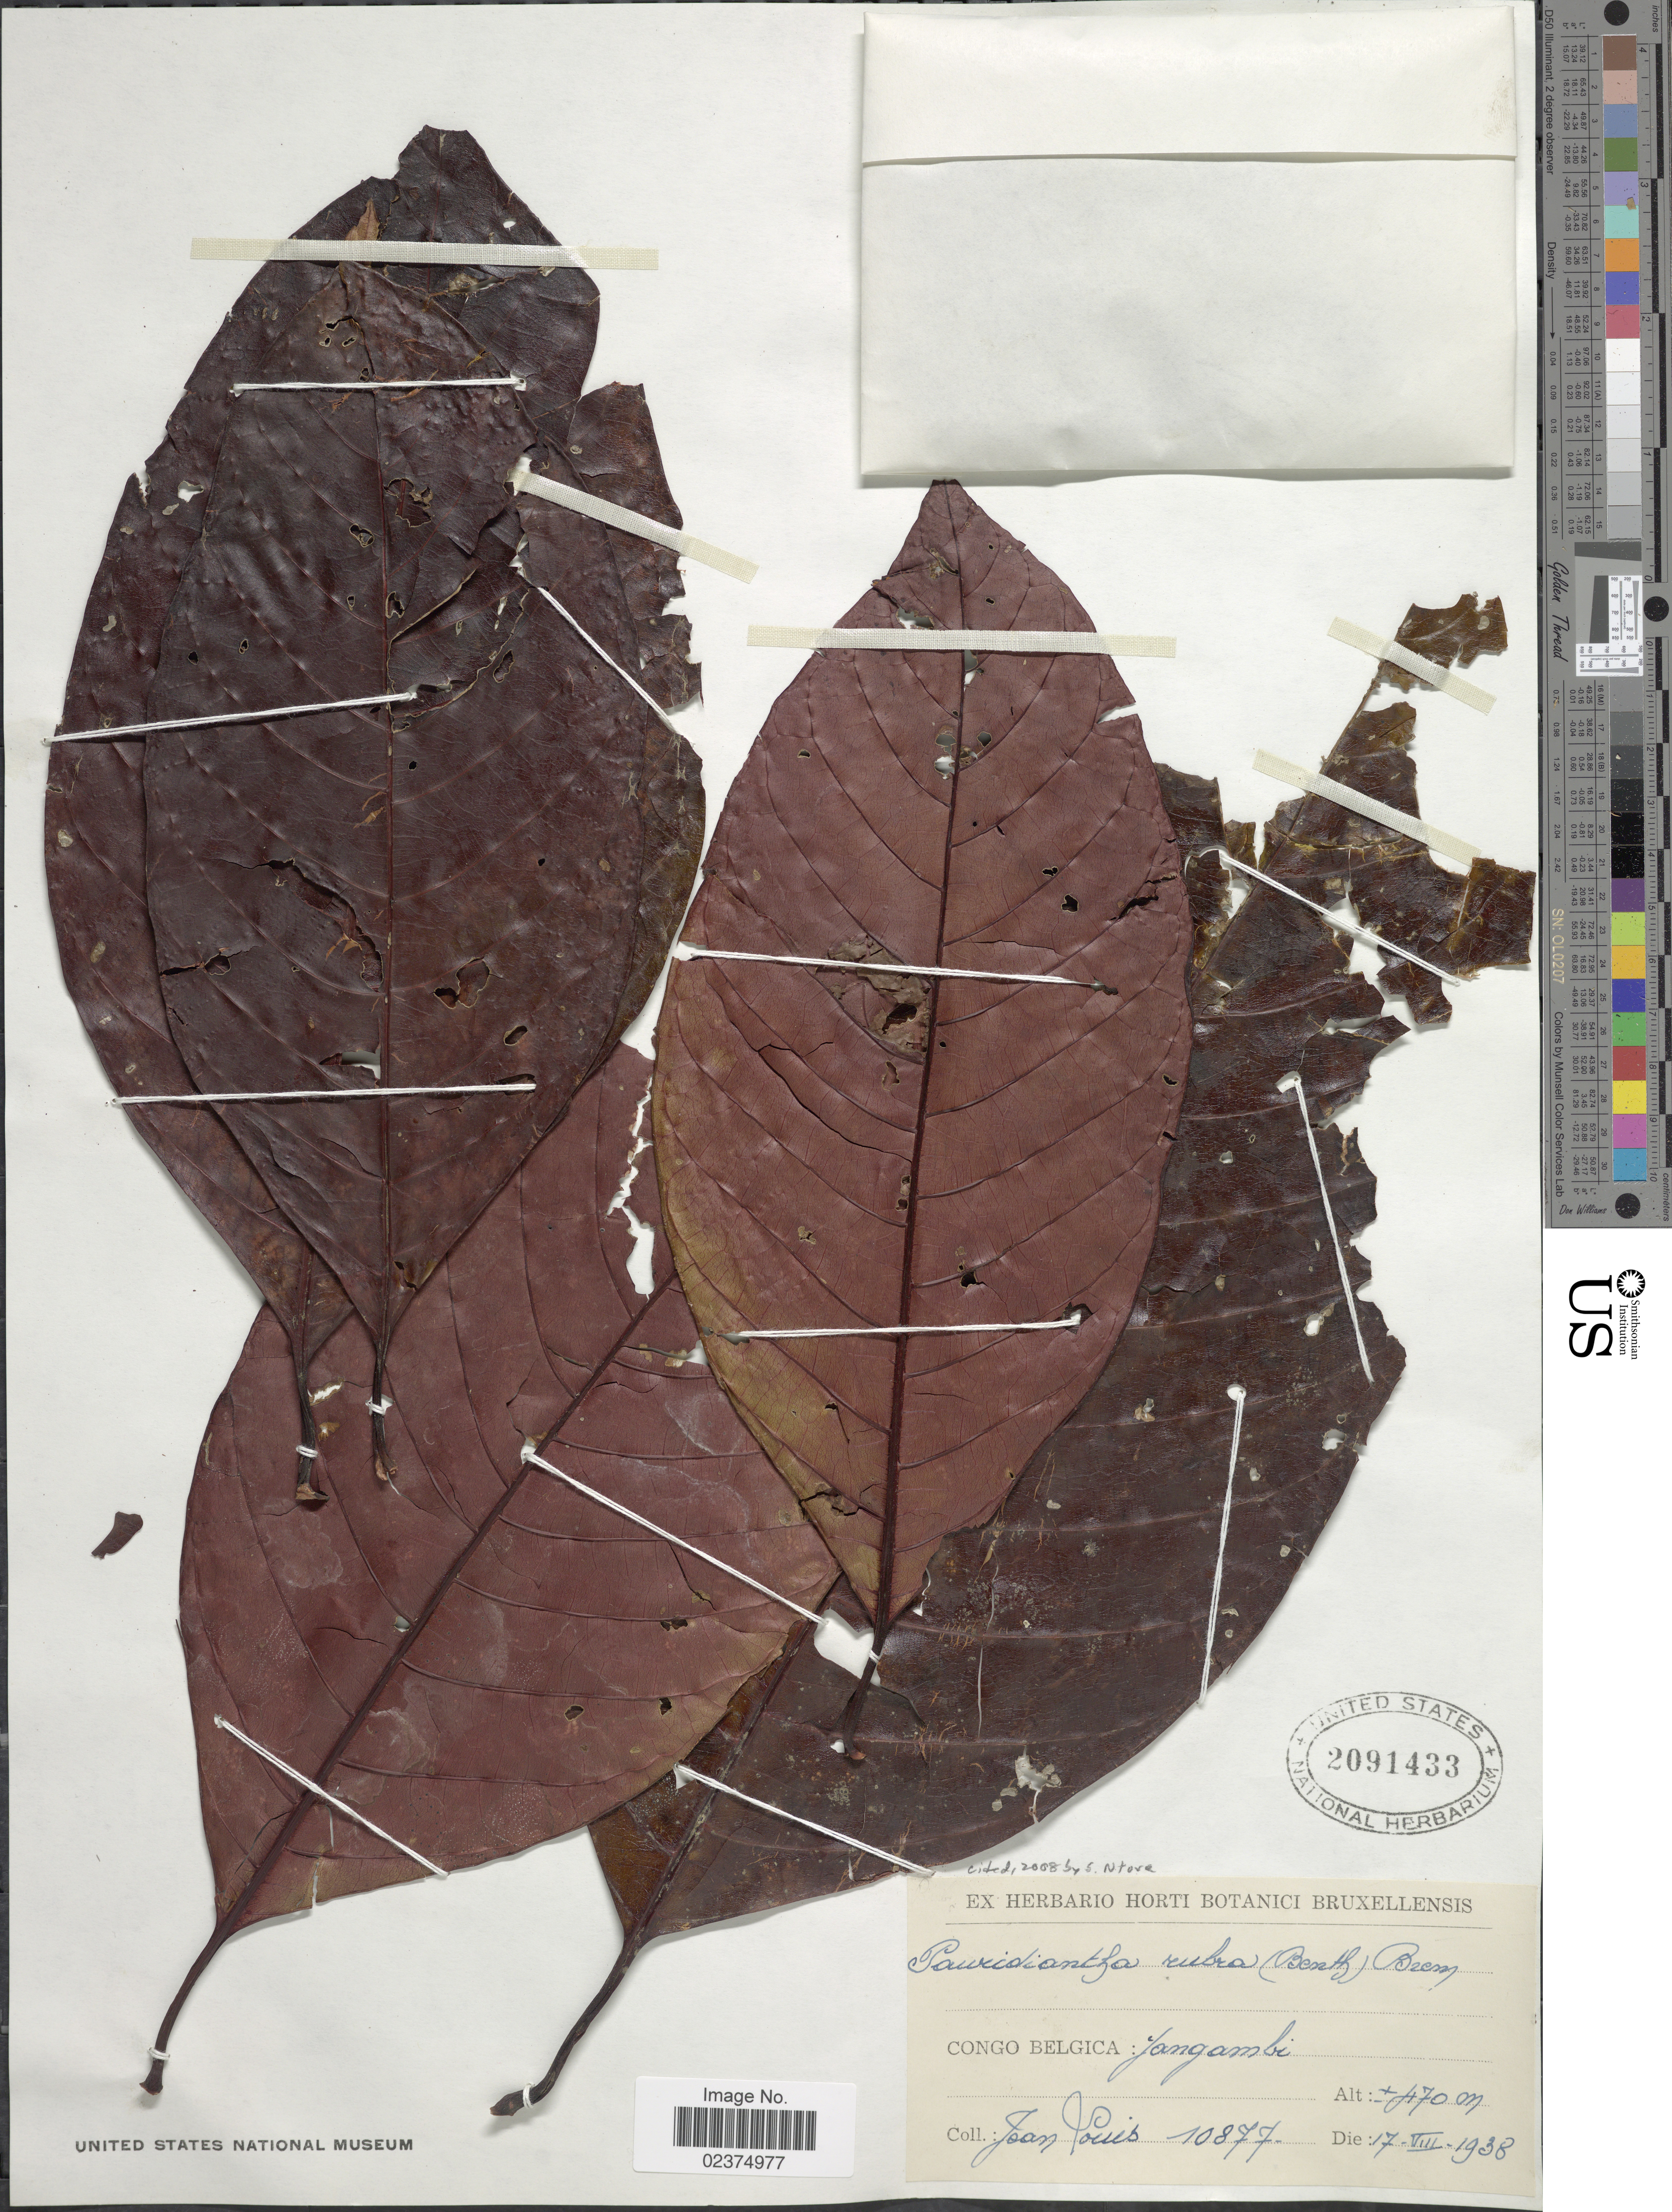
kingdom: Plantae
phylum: Tracheophyta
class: Magnoliopsida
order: Gentianales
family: Rubiaceae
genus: Pauridiantha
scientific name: Pauridiantha rubens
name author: (Benth.) Bremek.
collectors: J. Louis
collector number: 10877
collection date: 1938-08-17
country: Congo, Democratic Republic of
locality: Congo Belgica: Yangambi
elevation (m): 470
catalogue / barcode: US 2091433